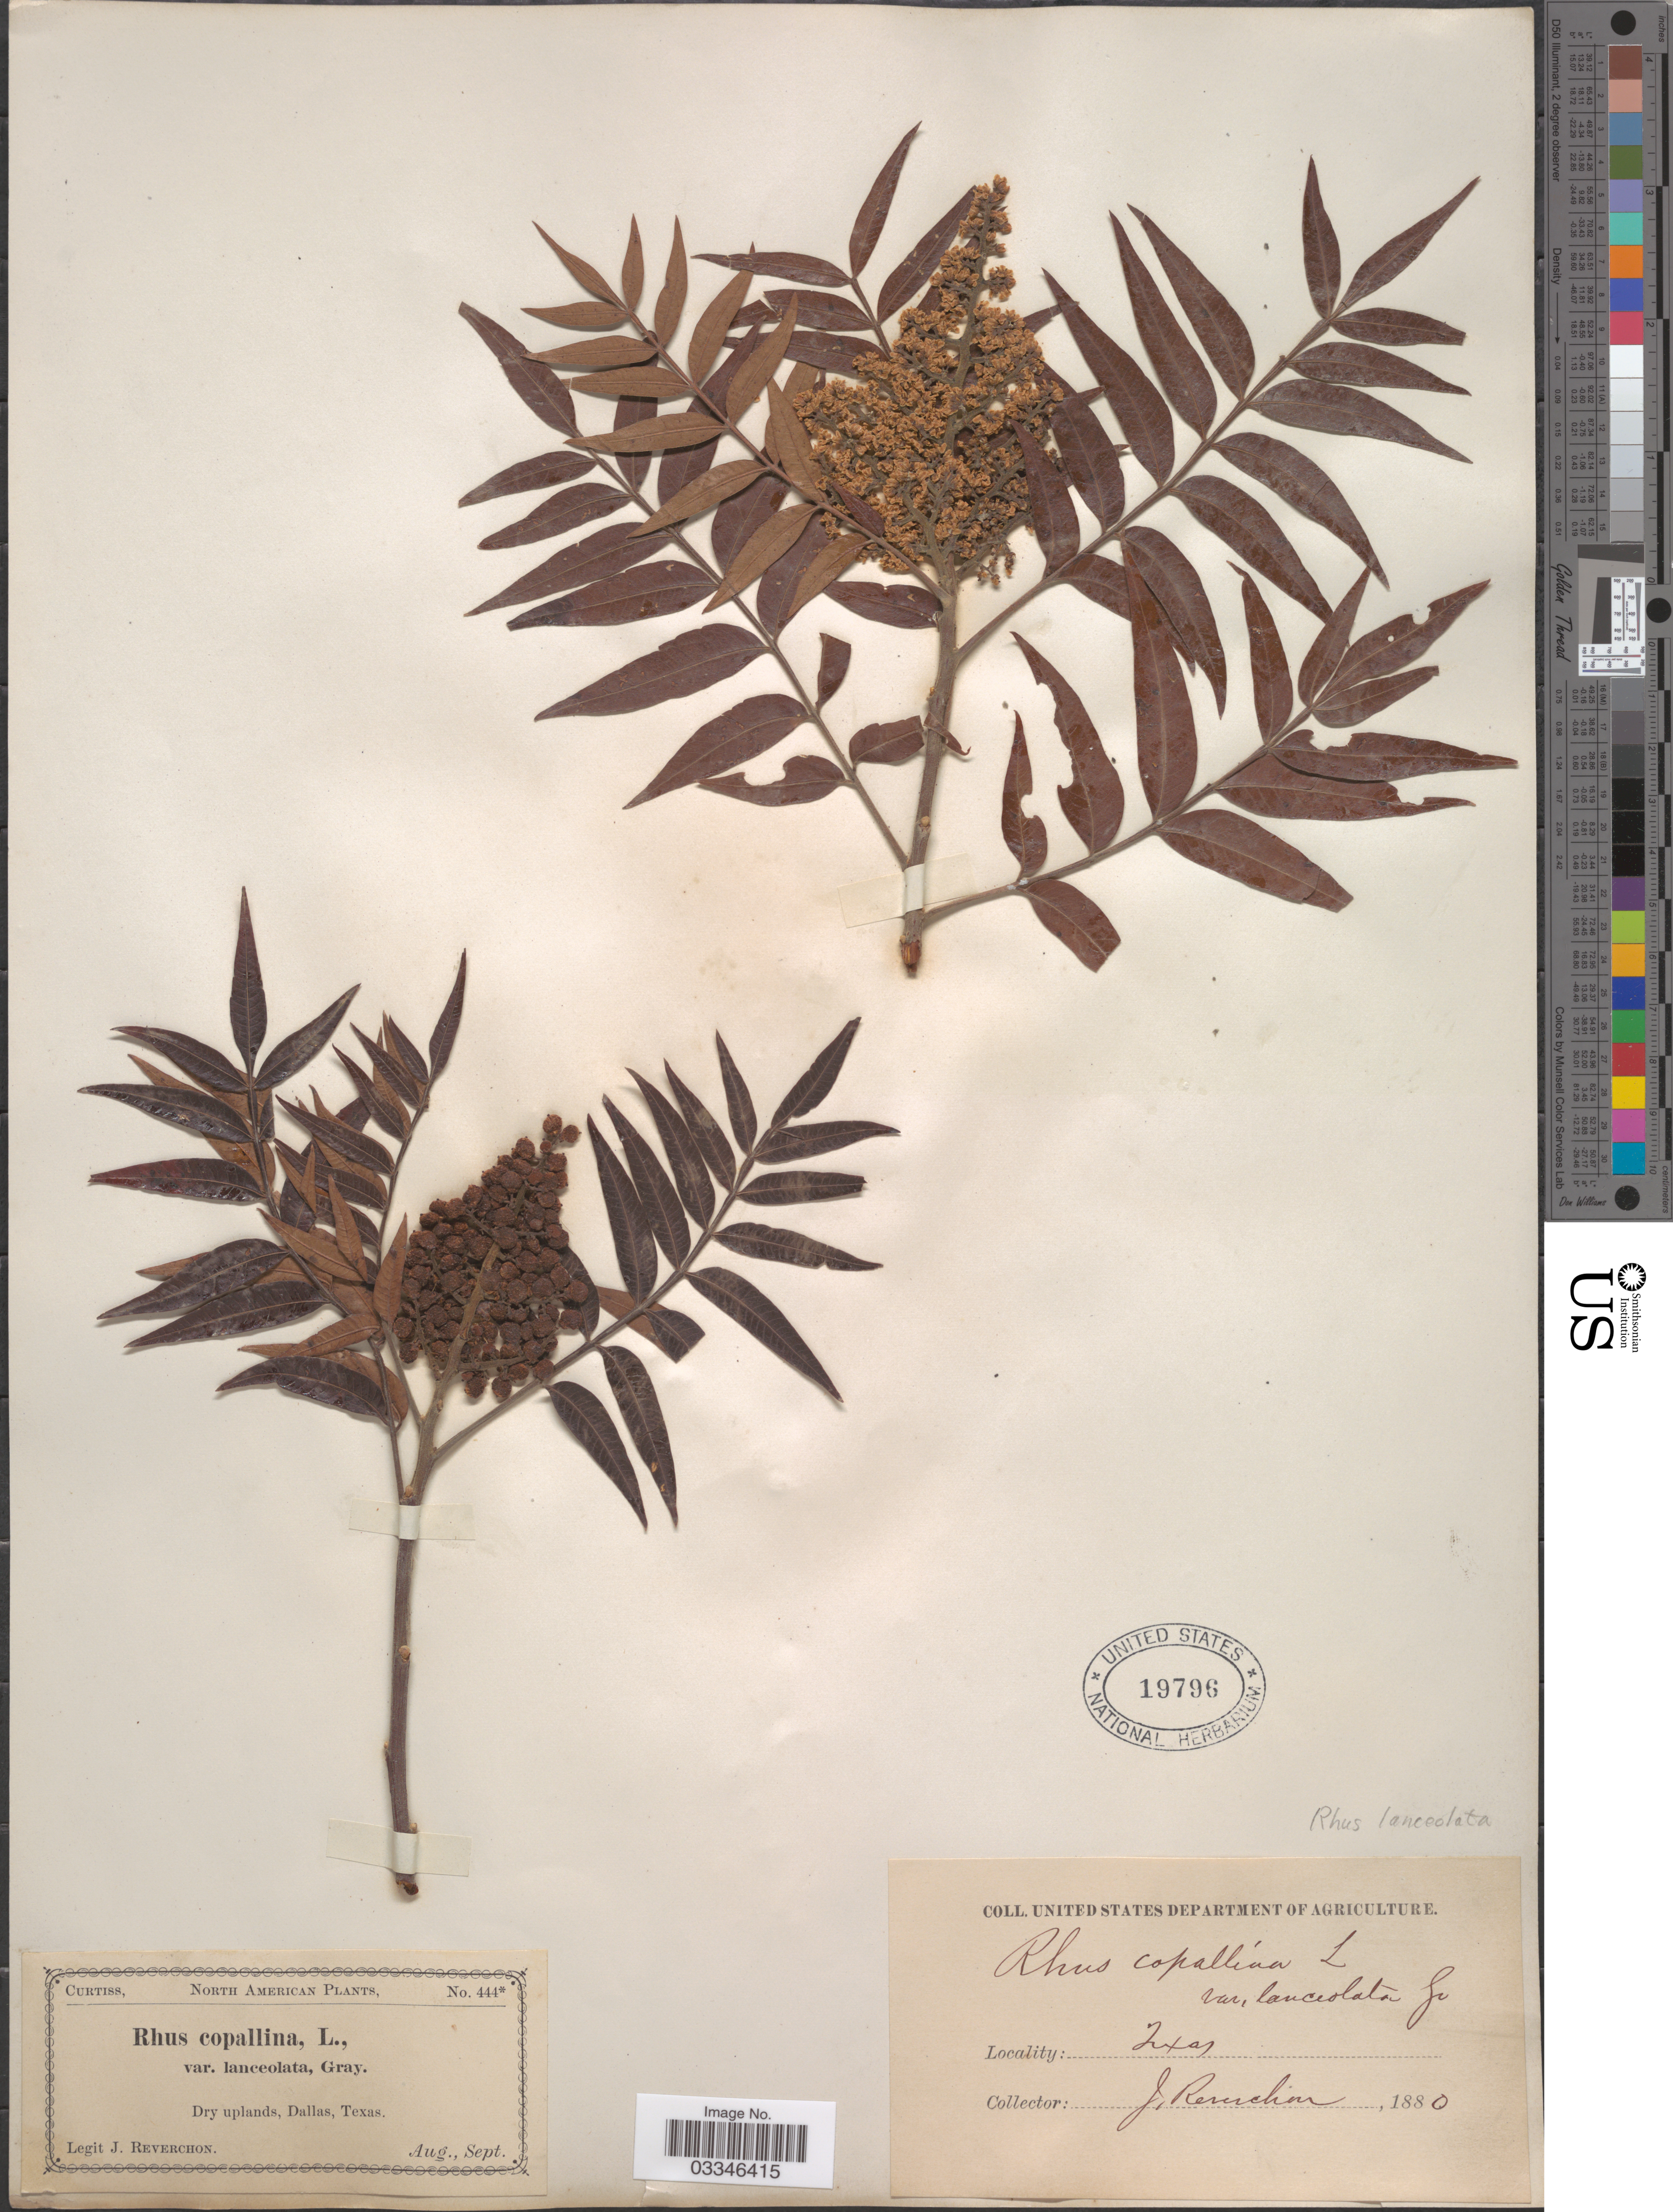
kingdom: Plantae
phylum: Tracheophyta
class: Magnoliopsida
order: Sapindales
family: Anacardiaceae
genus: Rhus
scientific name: Rhus lanceolata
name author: (A. Gray) Britton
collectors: J. Reverchon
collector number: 444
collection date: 1880-08/1880-09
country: United States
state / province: Texas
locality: Dry uplands, Dallas.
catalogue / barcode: US 19796